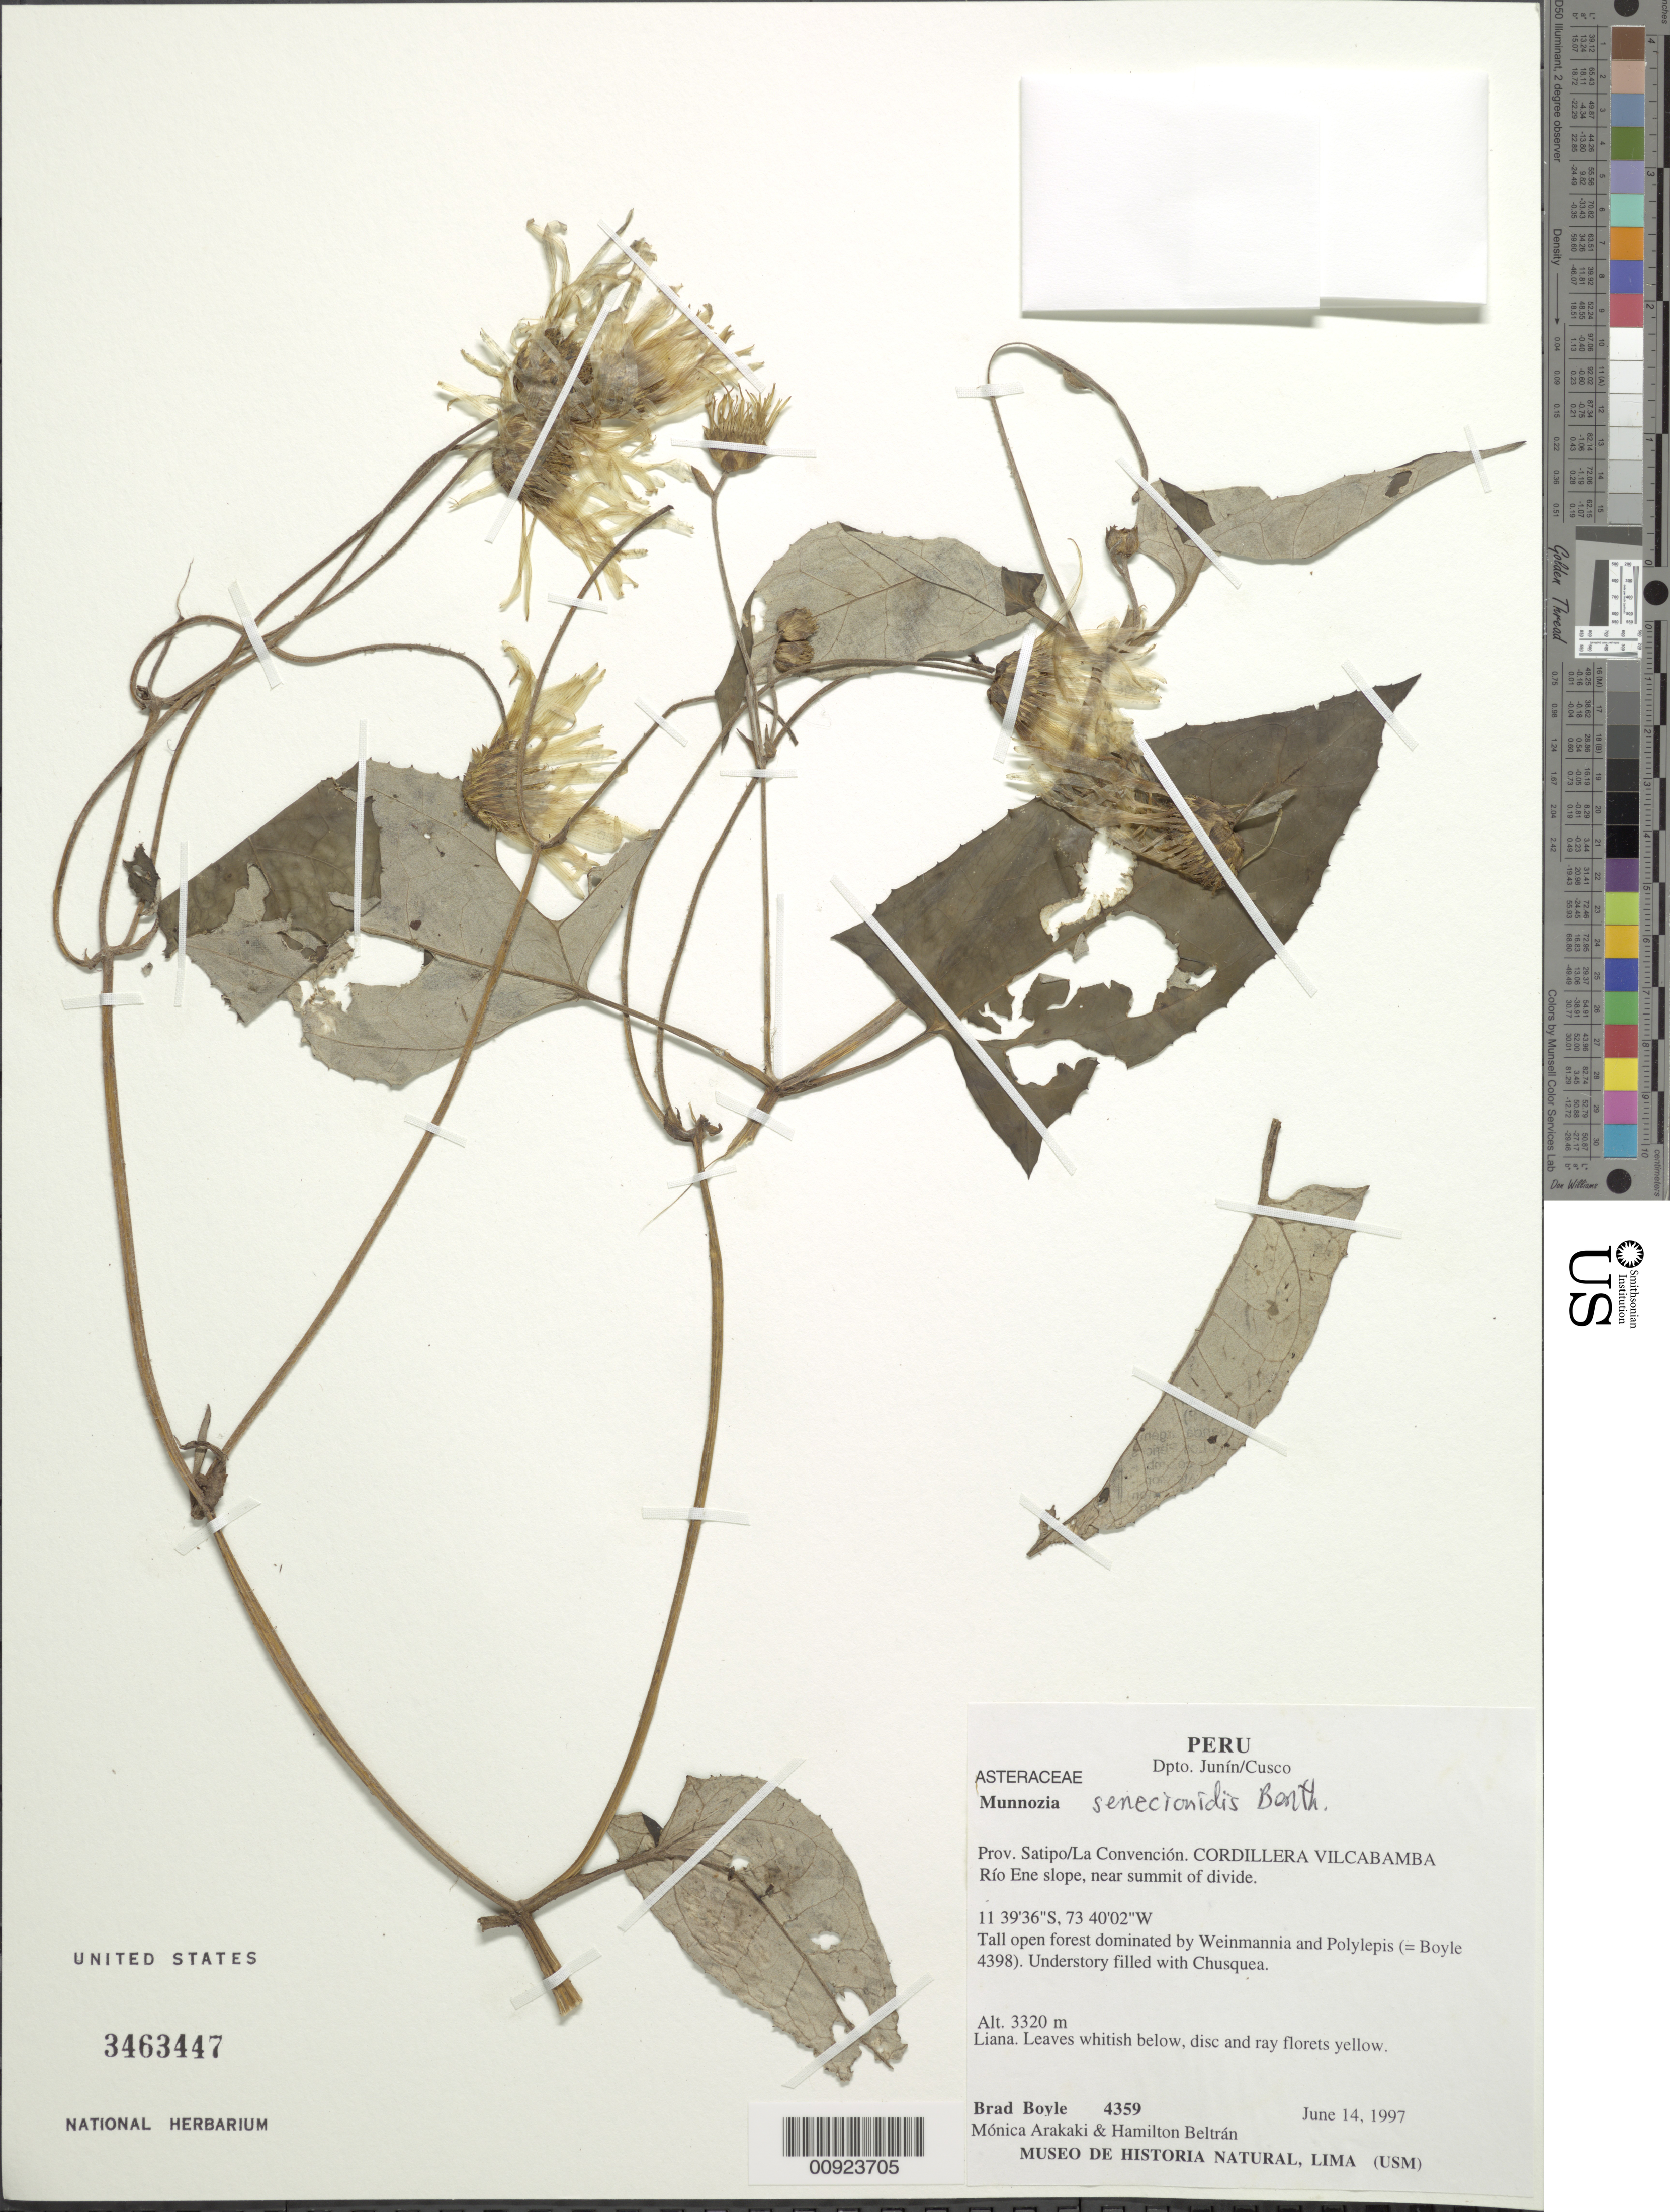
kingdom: Plantae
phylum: Tracheophyta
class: Magnoliopsida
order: Asterales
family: Asteraceae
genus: Munnozia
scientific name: Munnozia senecionidis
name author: Benth.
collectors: B. Boyle, M. Arakaki & I. Salinas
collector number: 4359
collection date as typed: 14 June 1997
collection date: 1997-06-14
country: Peru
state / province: Cusco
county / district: La Convención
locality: Cordillera Vilcabamba. Rio Ene slope, near summit of divide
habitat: Tall open forest dominated by Weinmannia and Polylepis (=Boyle 4398). Understory filled with Chusquea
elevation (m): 3320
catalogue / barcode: US 3463447